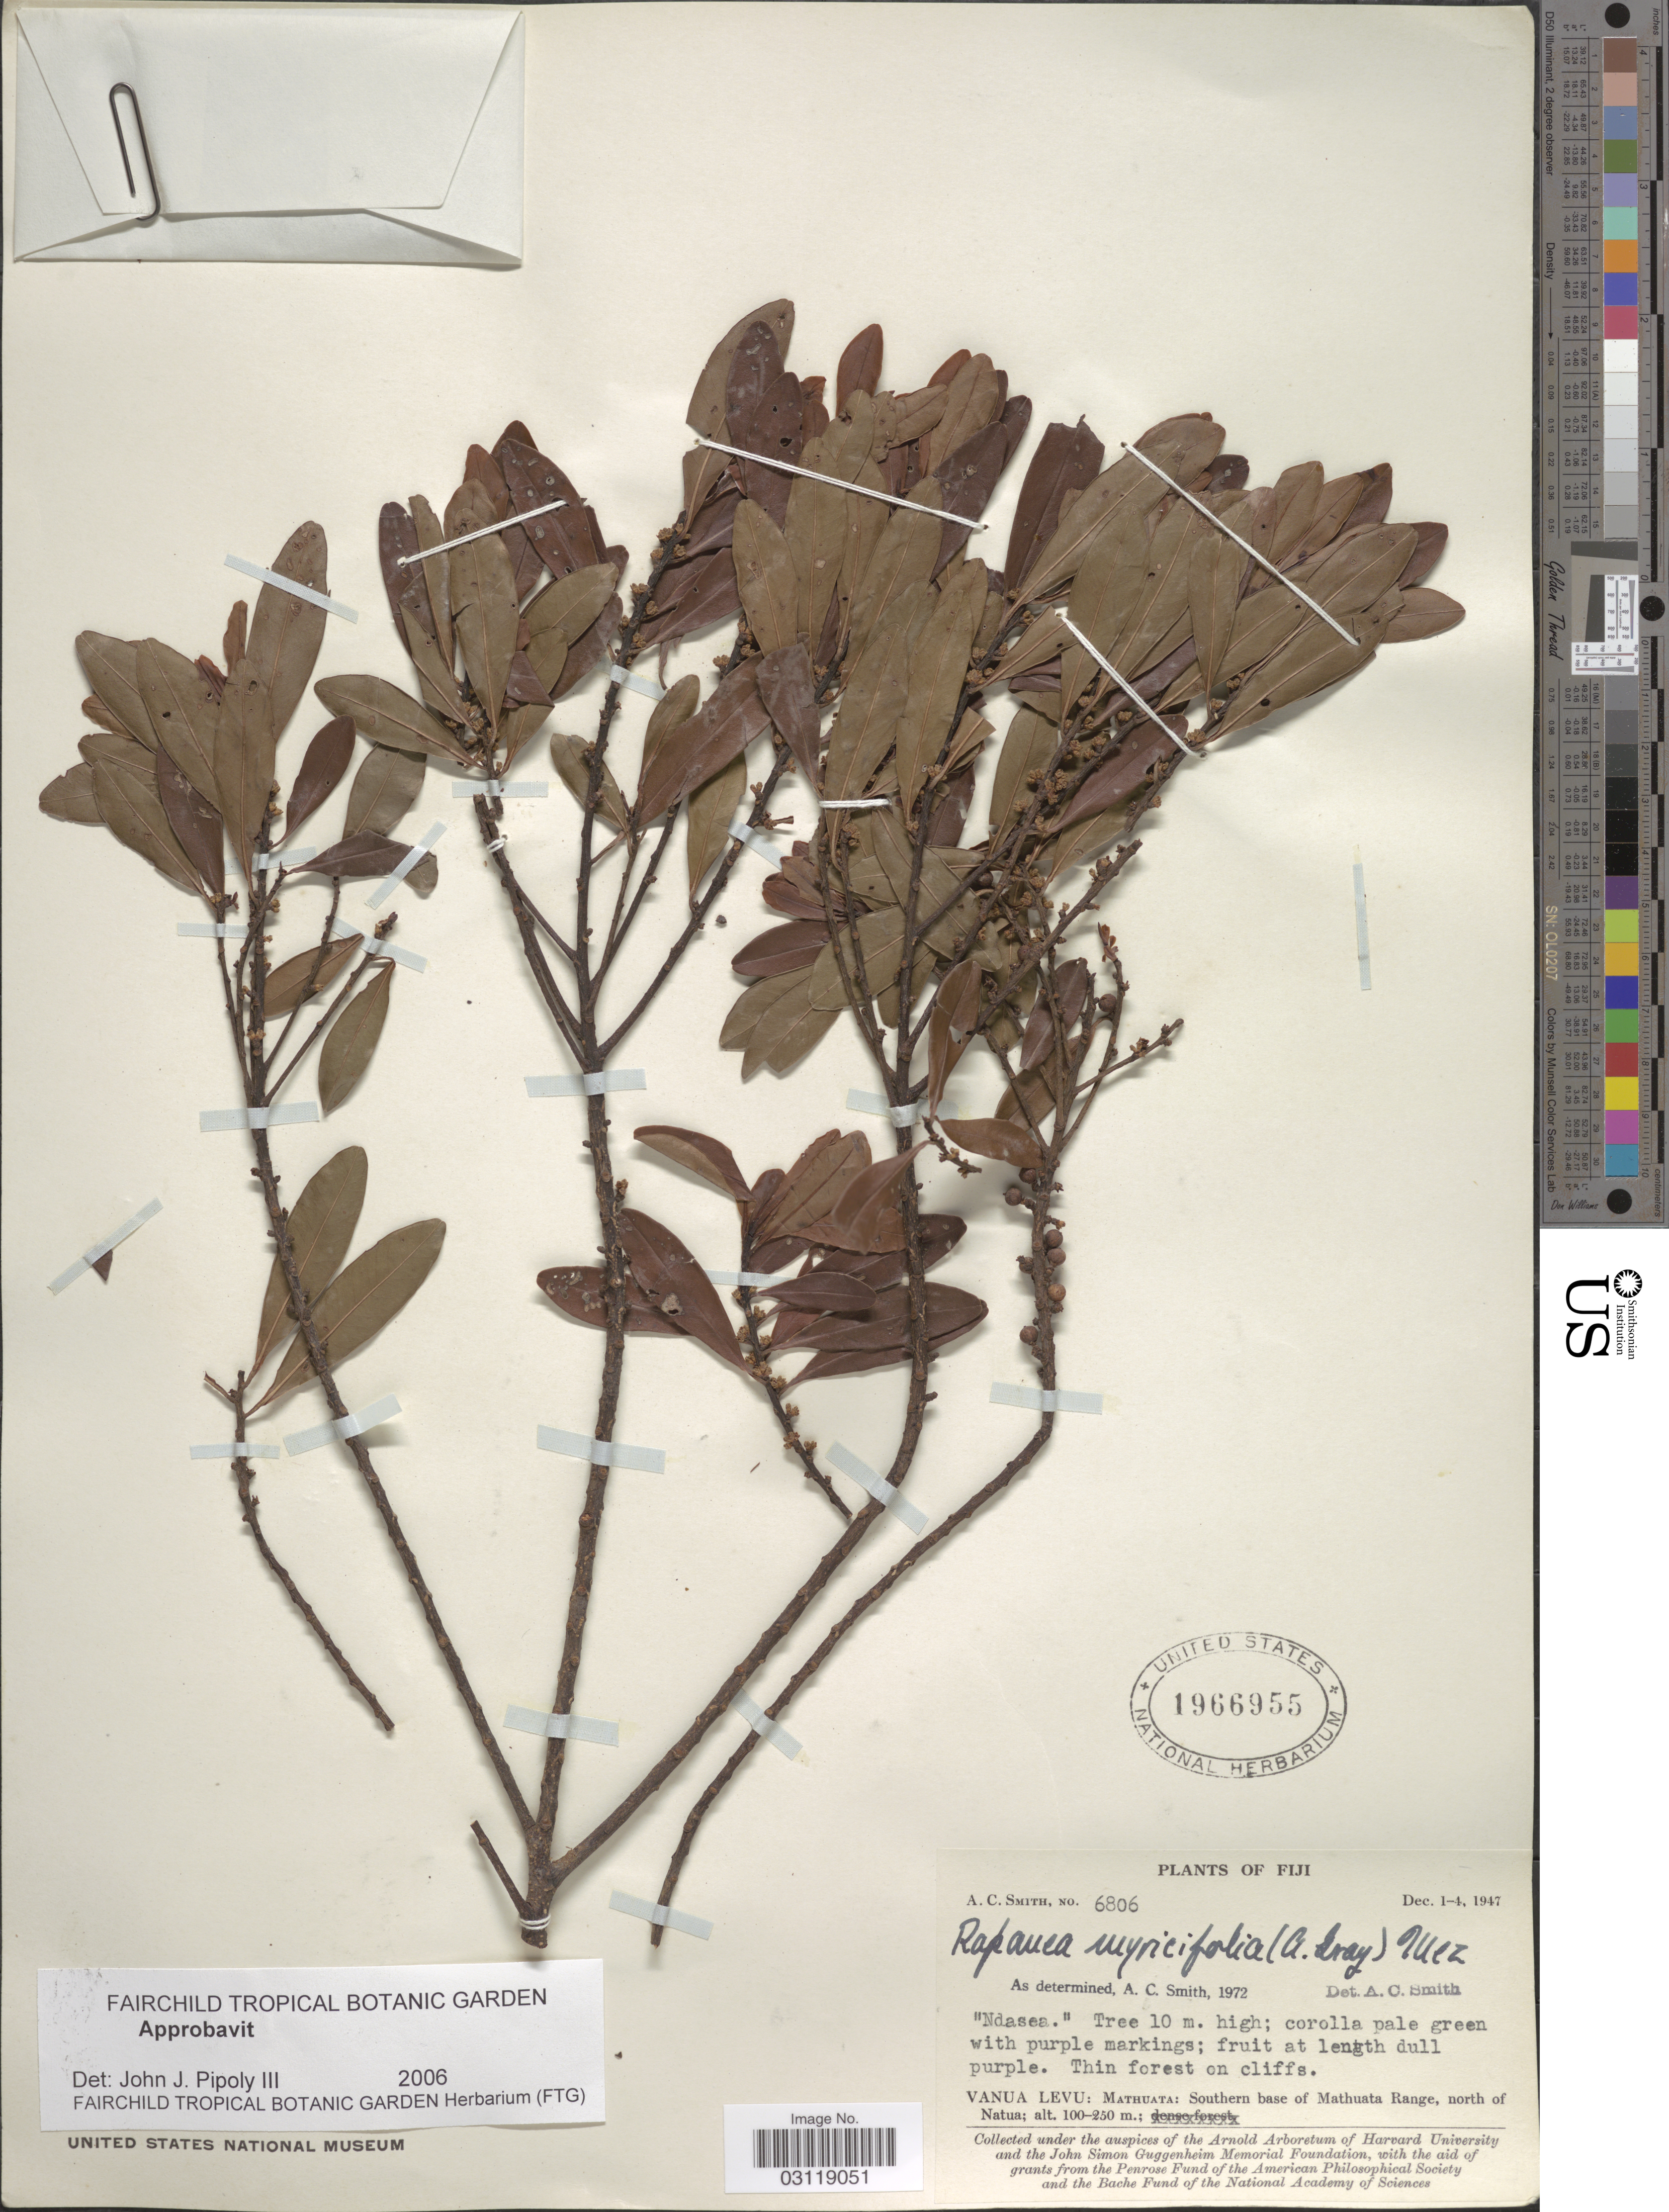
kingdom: Plantae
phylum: Tracheophyta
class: Magnoliopsida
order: Ericales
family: Primulaceae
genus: Rapanea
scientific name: Rapanea myricifolia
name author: (A. Gray) Mez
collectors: A. C. Smith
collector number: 6806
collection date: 1947-12-01/1947-12-04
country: Fiji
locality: Vanua Levu: Mathuata: Southern base of Mathuata Range, north of Natua.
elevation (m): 100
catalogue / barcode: US 1966955